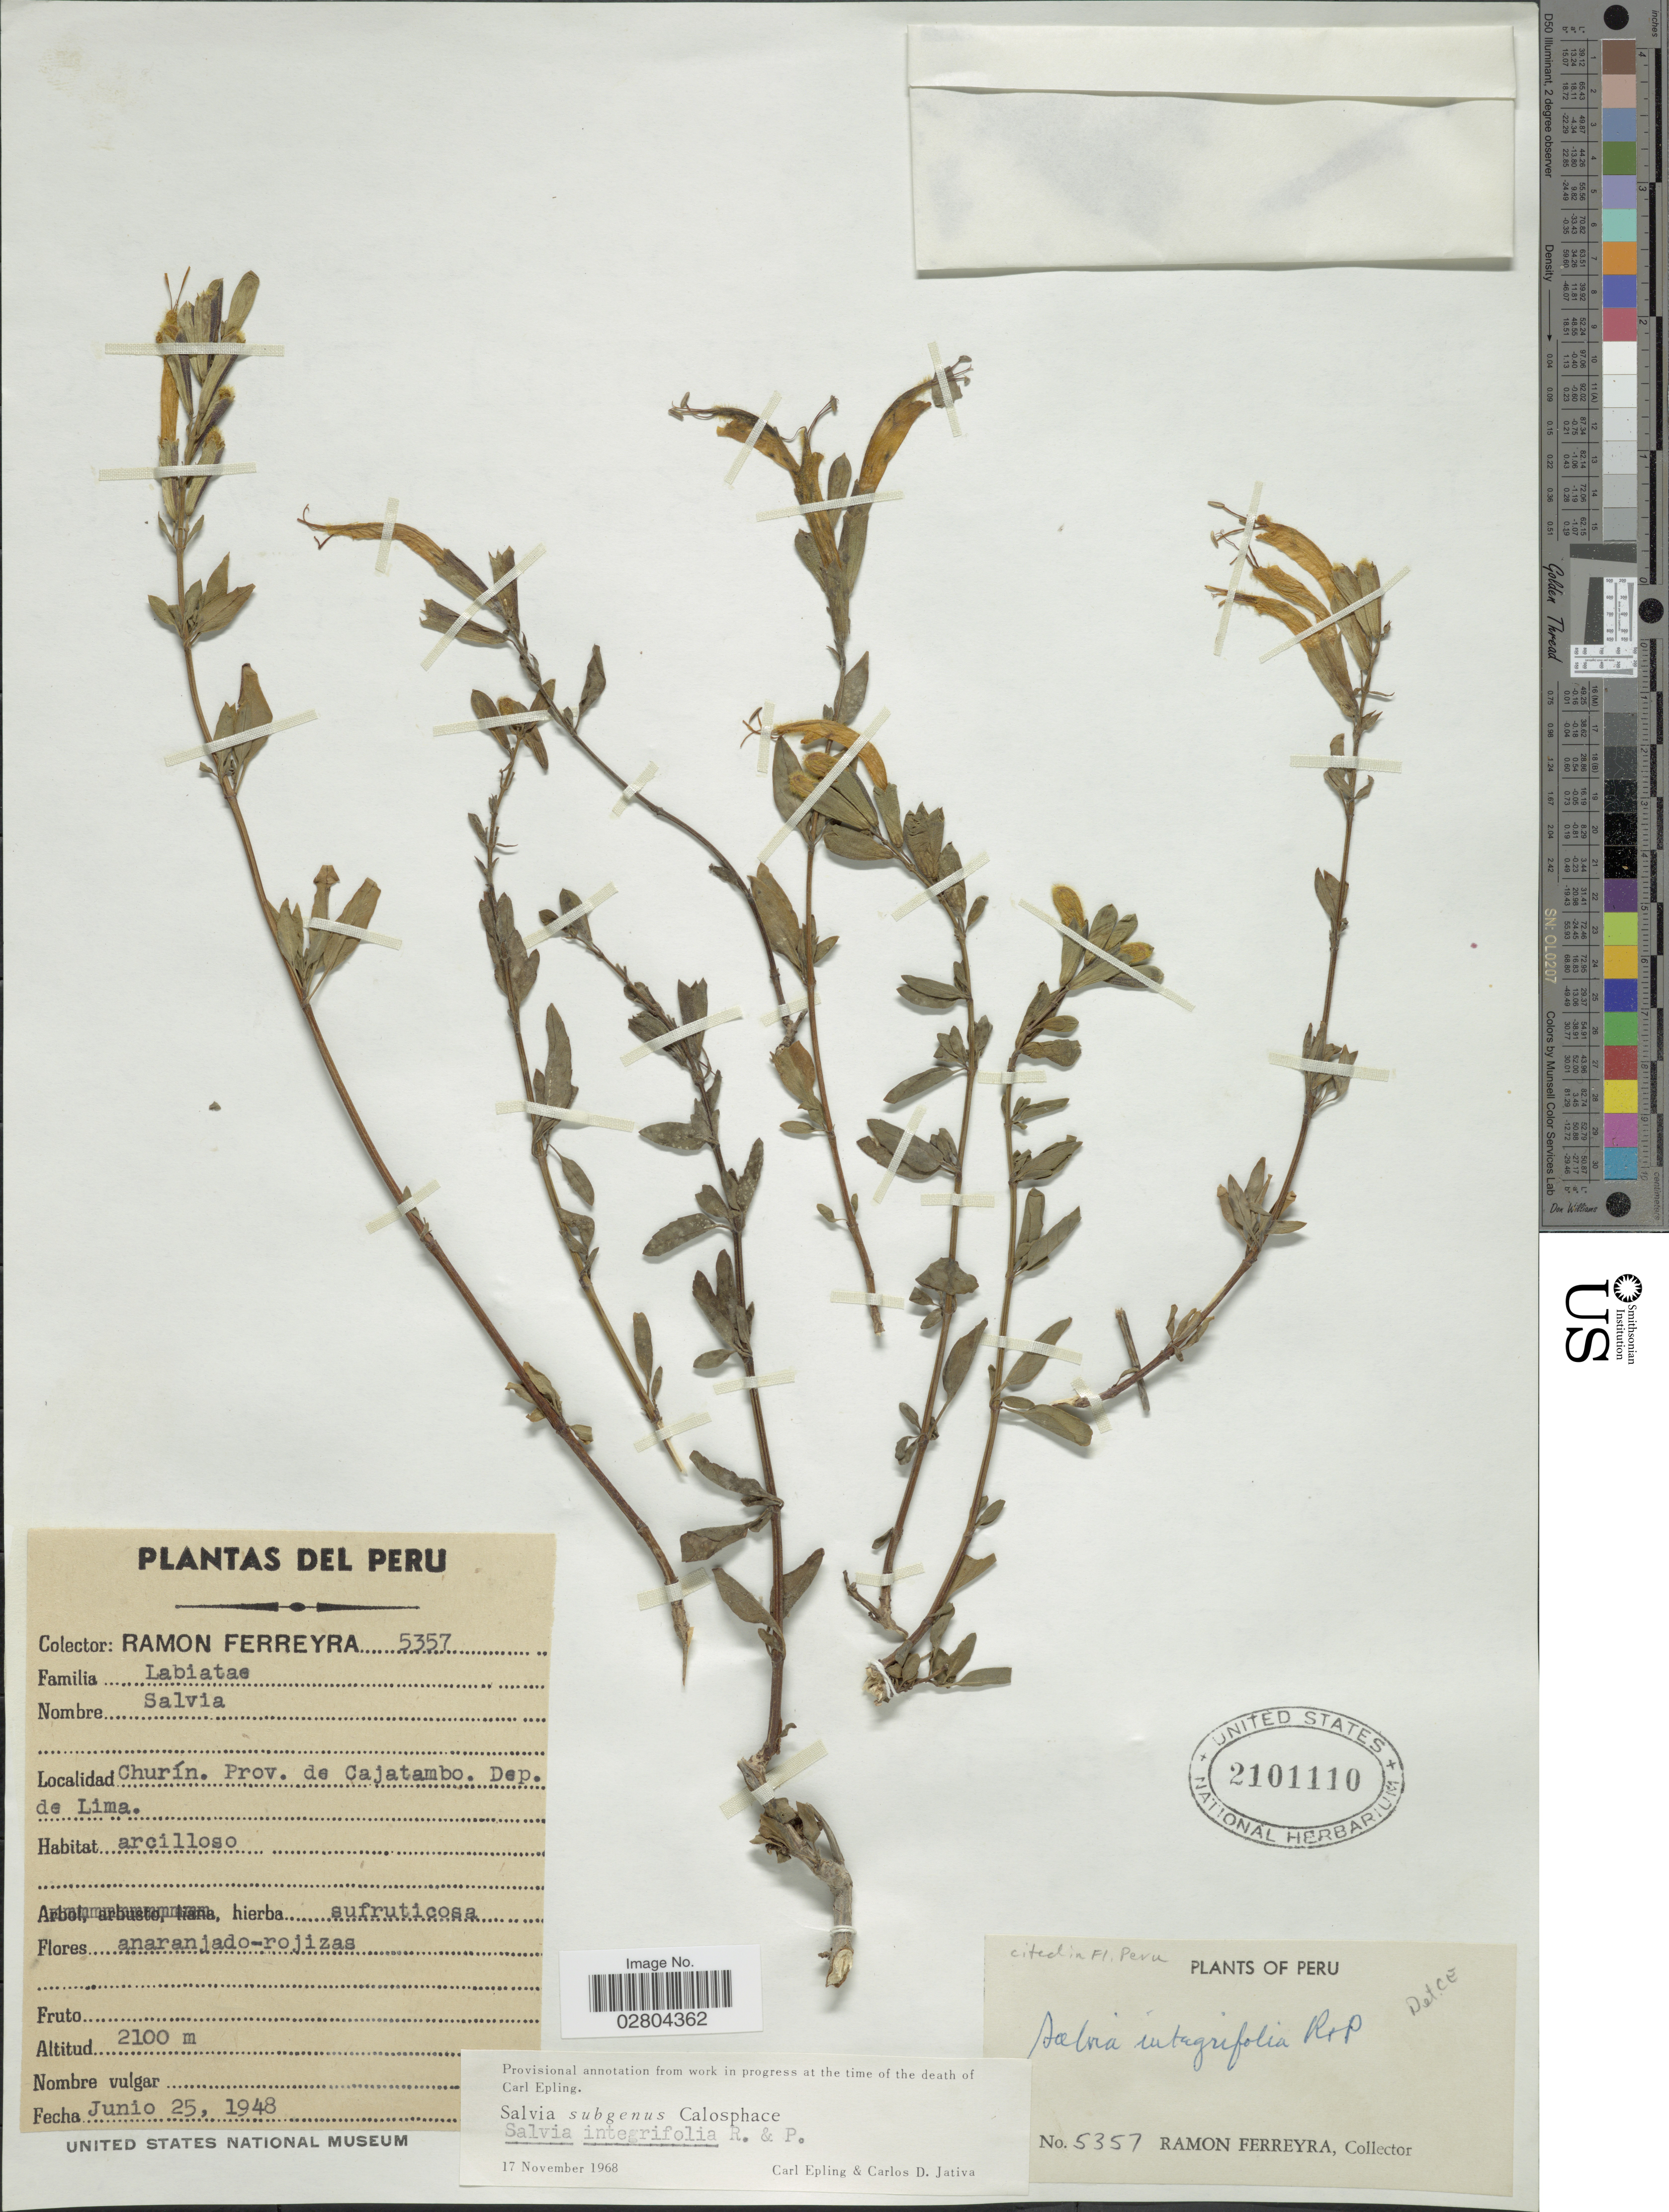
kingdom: Plantae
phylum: Tracheophyta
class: Magnoliopsida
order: Lamiales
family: Lamiaceae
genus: Salvia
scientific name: Salvia integrifolia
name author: Ruiz & Pav.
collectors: R. A. Ferreyra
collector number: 5357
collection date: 1948-06-25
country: Peru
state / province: Lima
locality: Churin. Prov. Cajatambo. Dep. de Lima.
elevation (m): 2100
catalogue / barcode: US 2101110